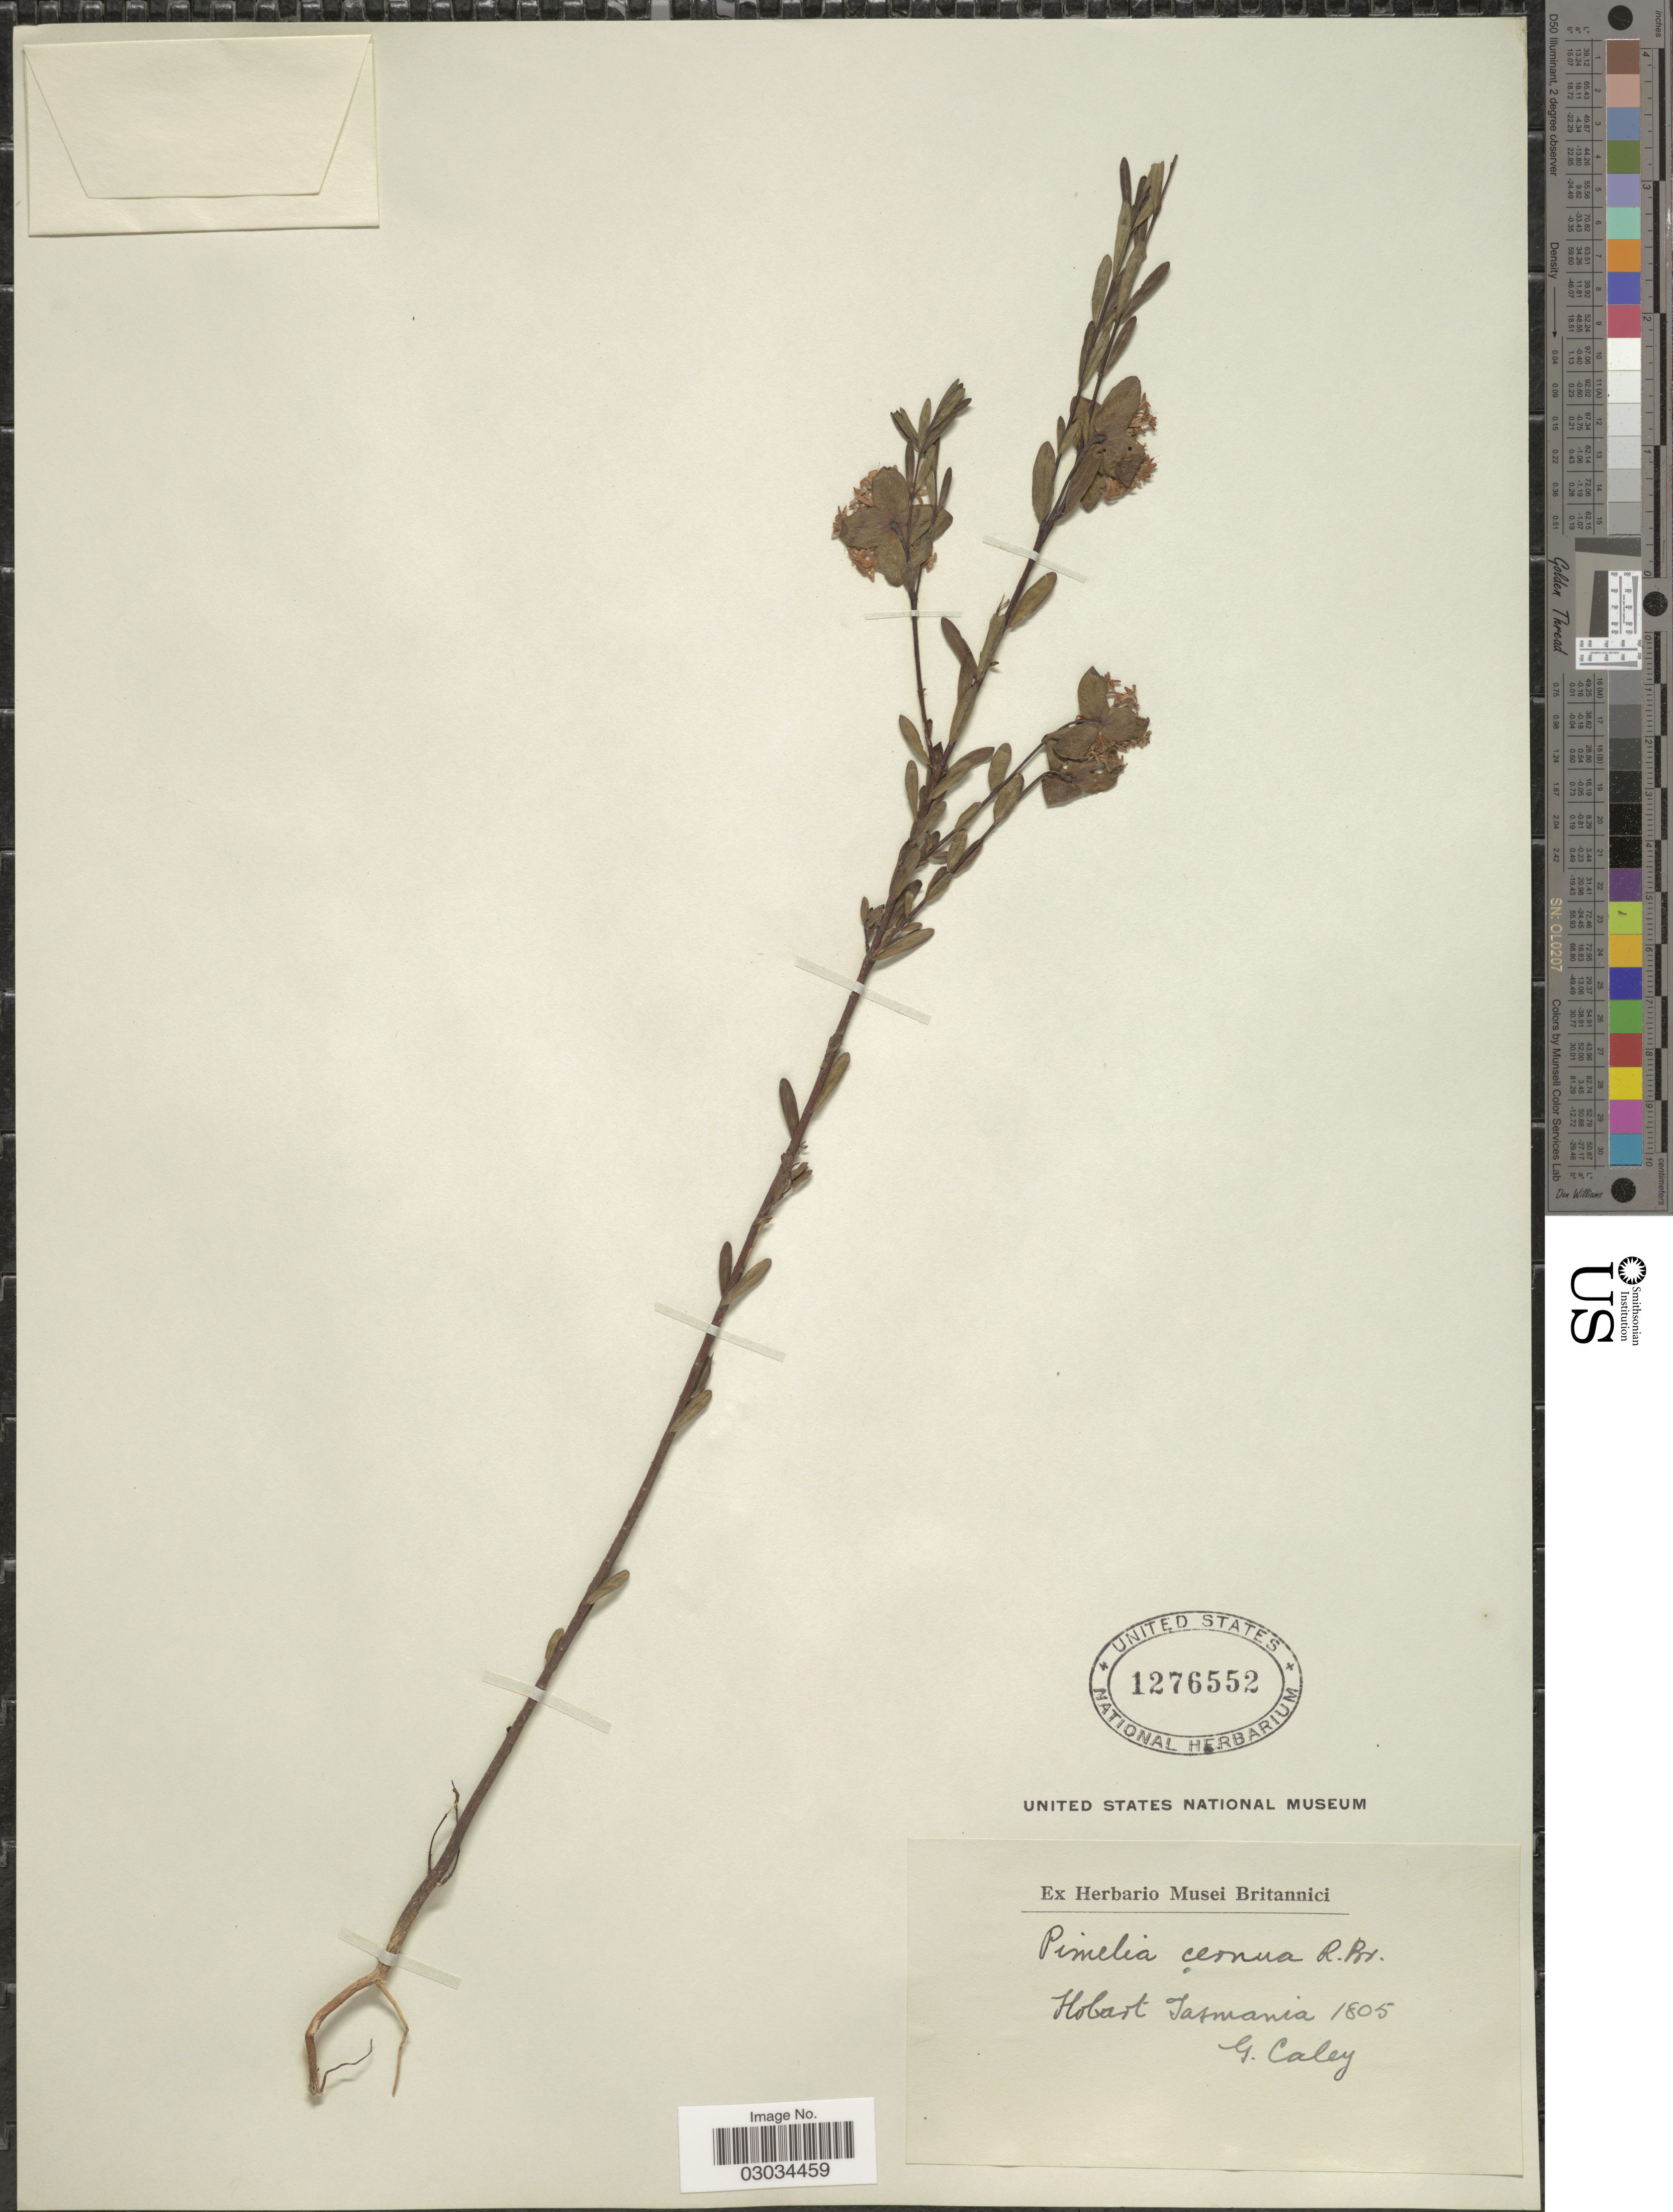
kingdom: Plantae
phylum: Tracheophyta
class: Magnoliopsida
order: Malvales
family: Thymelaeaceae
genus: Pimelea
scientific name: Pimelea cernua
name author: R. Br.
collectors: G. Caley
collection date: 1805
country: Australia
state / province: Tasmania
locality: Hobart Tasmania.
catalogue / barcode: US 1276552